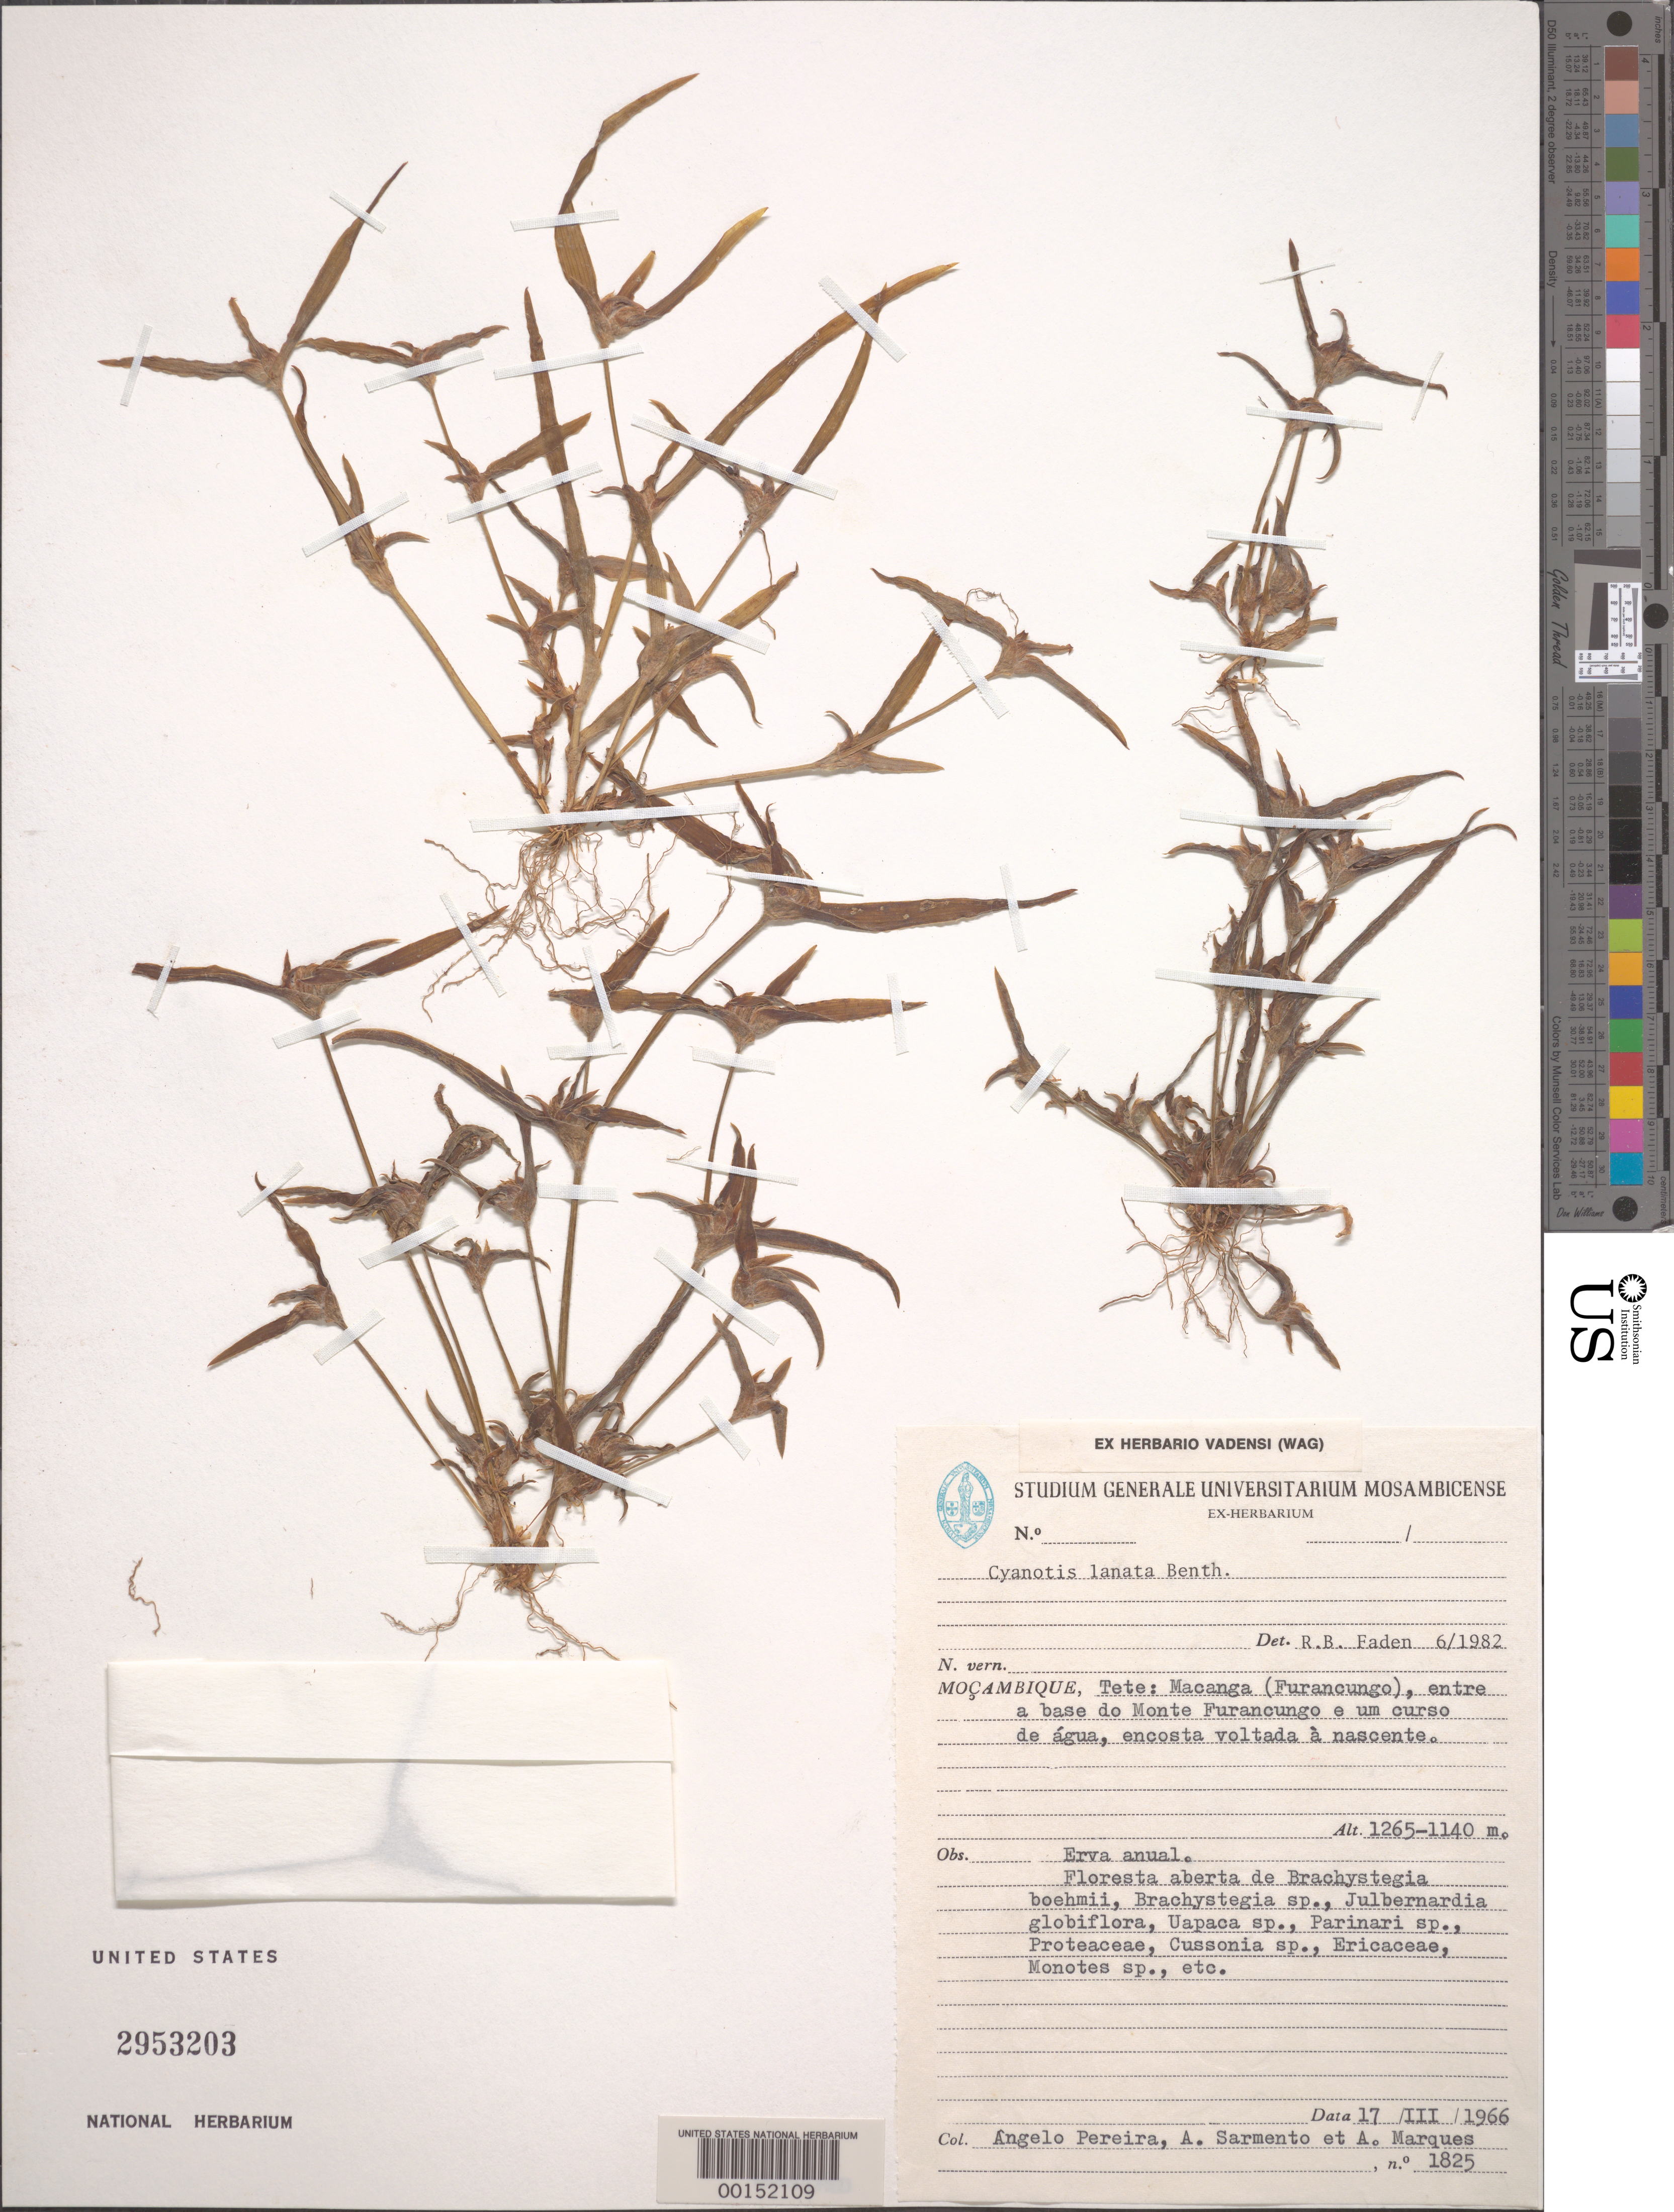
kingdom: Plantae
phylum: Tracheophyta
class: Liliopsida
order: Commelinales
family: Commelinaceae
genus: Cyanotis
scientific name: Cyanotis lanata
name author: Benth.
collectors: A. Pereira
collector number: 1825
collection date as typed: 17 Mar 1966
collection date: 1966-03-17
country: Mozambique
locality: Macanga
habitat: Grassland, mountain base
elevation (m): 1140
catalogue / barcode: US 2953203